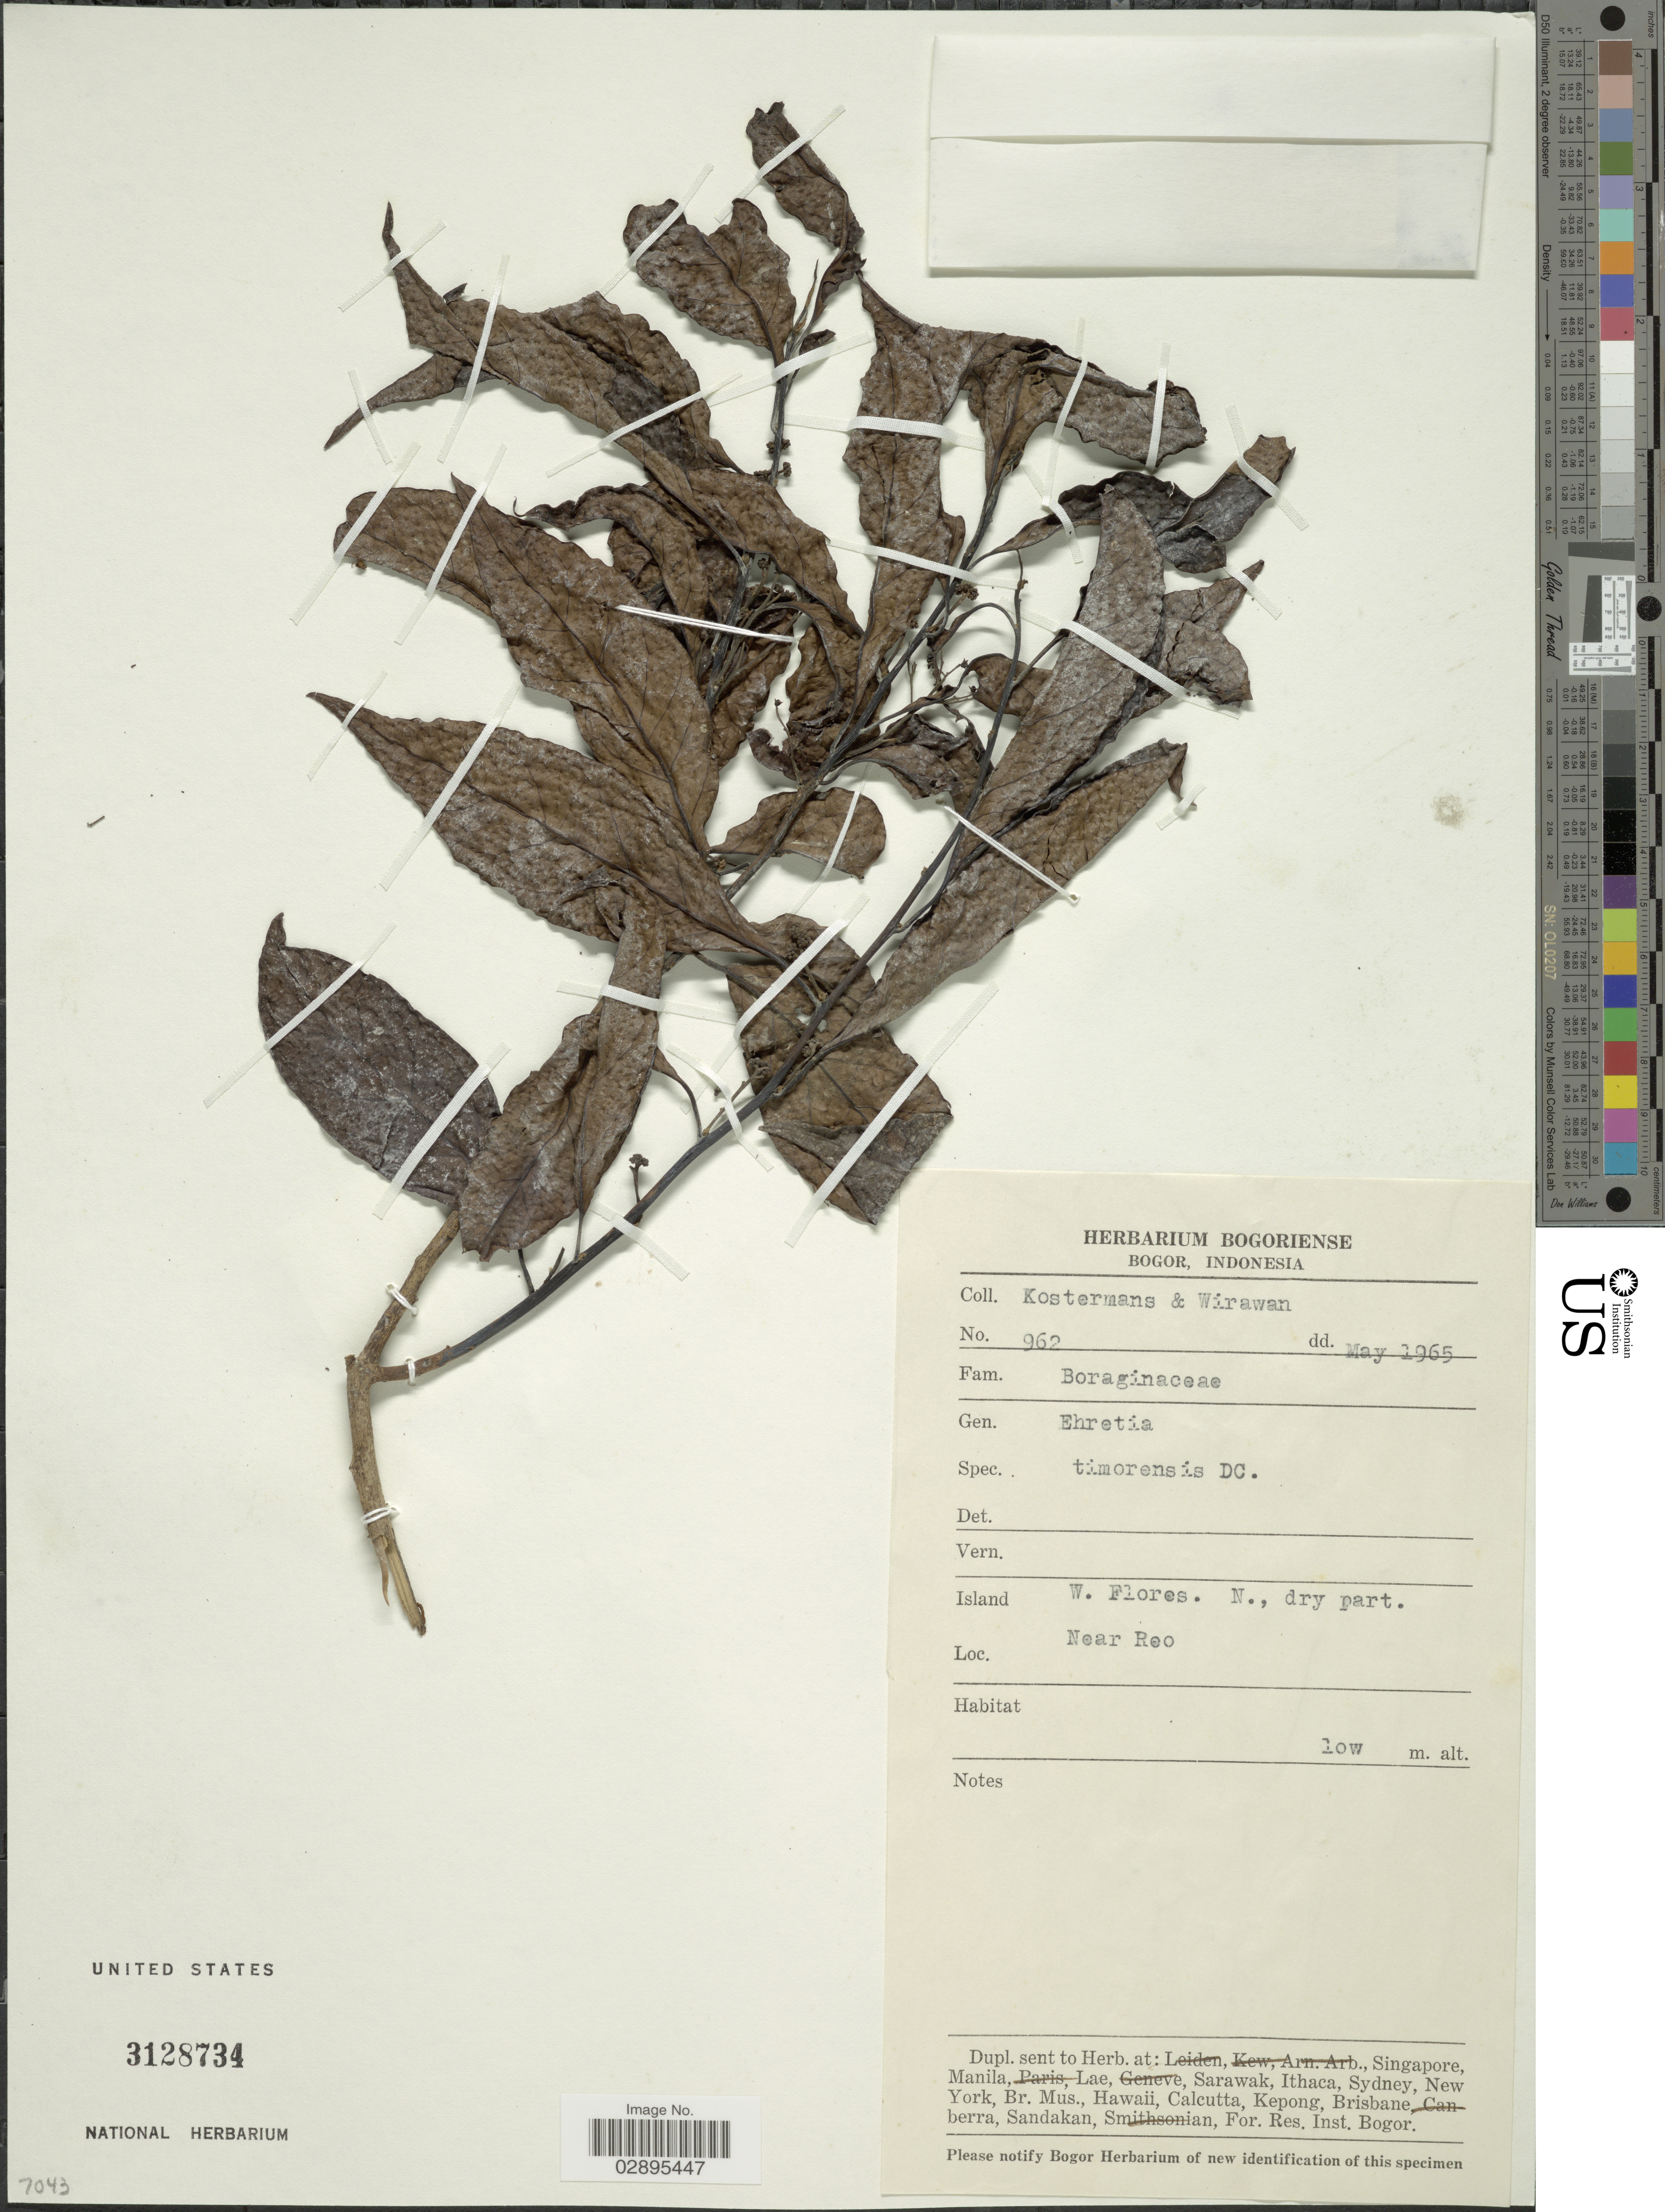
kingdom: Plantae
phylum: Tracheophyta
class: Magnoliopsida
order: Boraginales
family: Ehretiaceae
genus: Ehretia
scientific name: Ehretia timorensis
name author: Decne.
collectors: Kostermans & -. Wirawan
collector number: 962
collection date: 1965-05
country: Indonesia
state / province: Nusa Tenggara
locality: W. flores. N., dry part. Near Reo.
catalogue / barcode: US 3128734